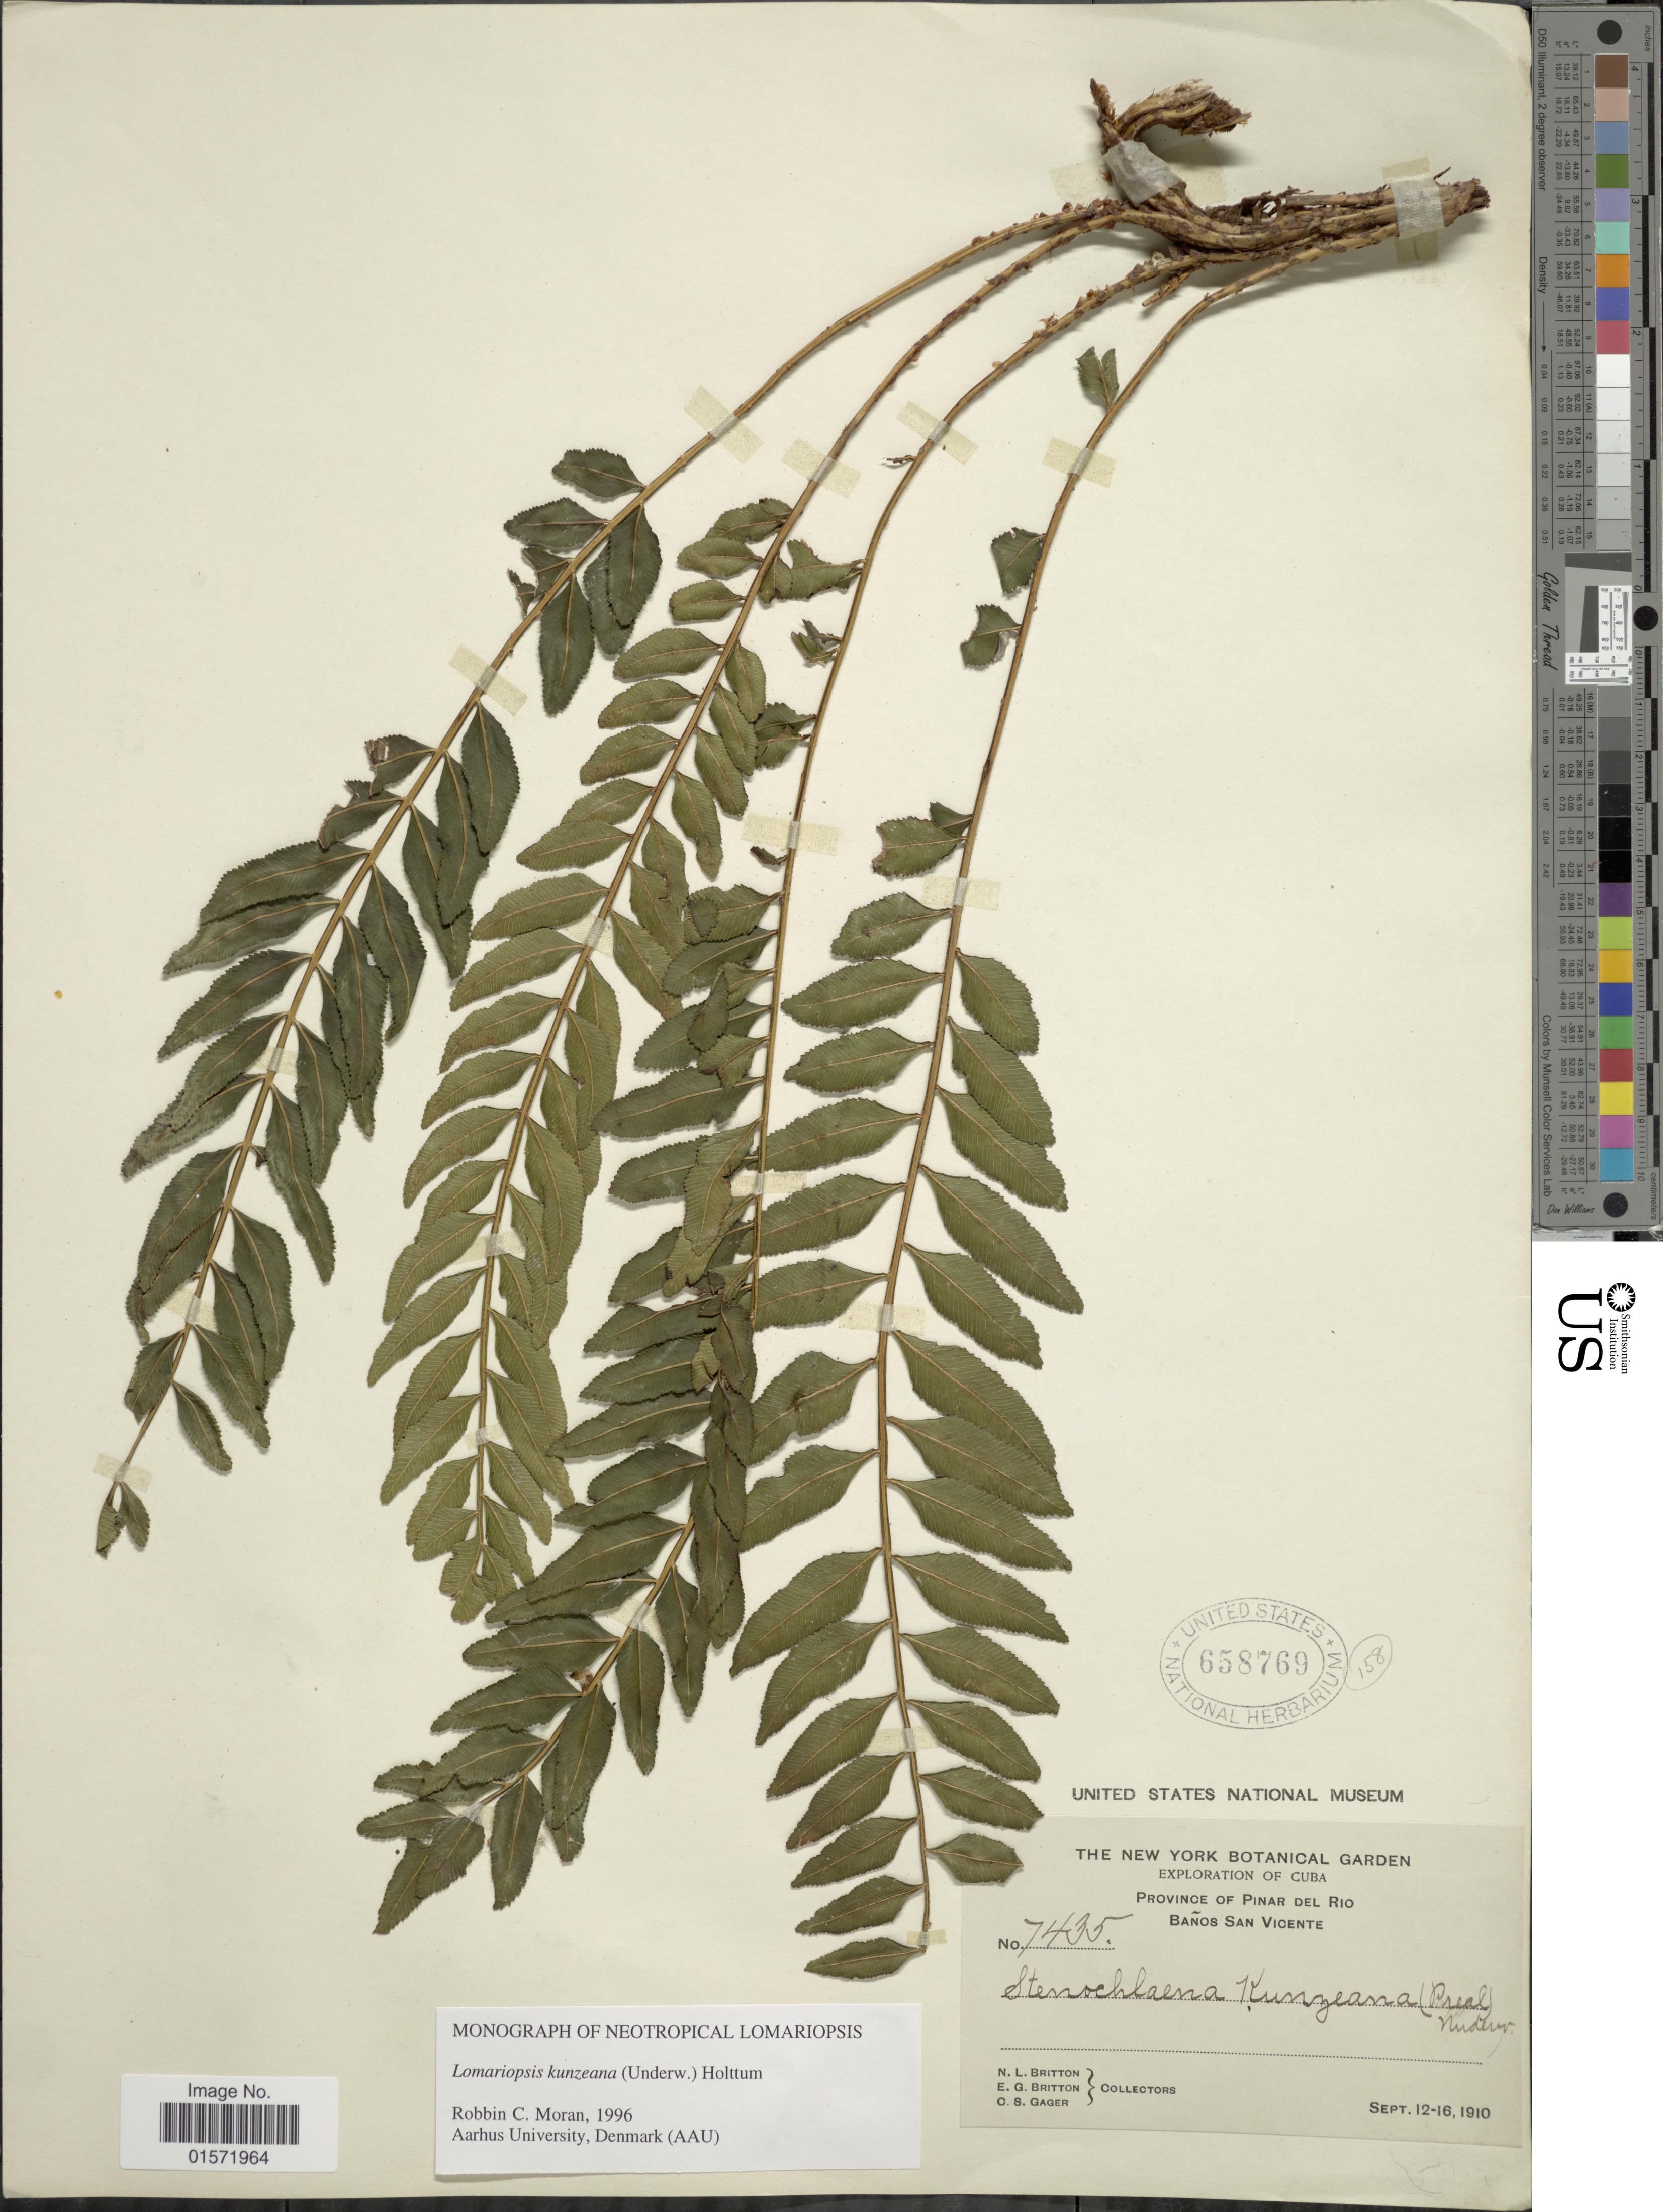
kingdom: Plantae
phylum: Tracheophyta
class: Polypodiopsida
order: Polypodiales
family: Lomariopsidaceae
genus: Lomariopsis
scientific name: Lomariopsis kunzeana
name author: (Underw.) Holttum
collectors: N. Britton, E. G. Britton & C. Gager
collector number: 7435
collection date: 1910-09-12/1910-09-16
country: Cuba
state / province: Pinar del Río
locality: Baños San Vicente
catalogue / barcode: US 658769